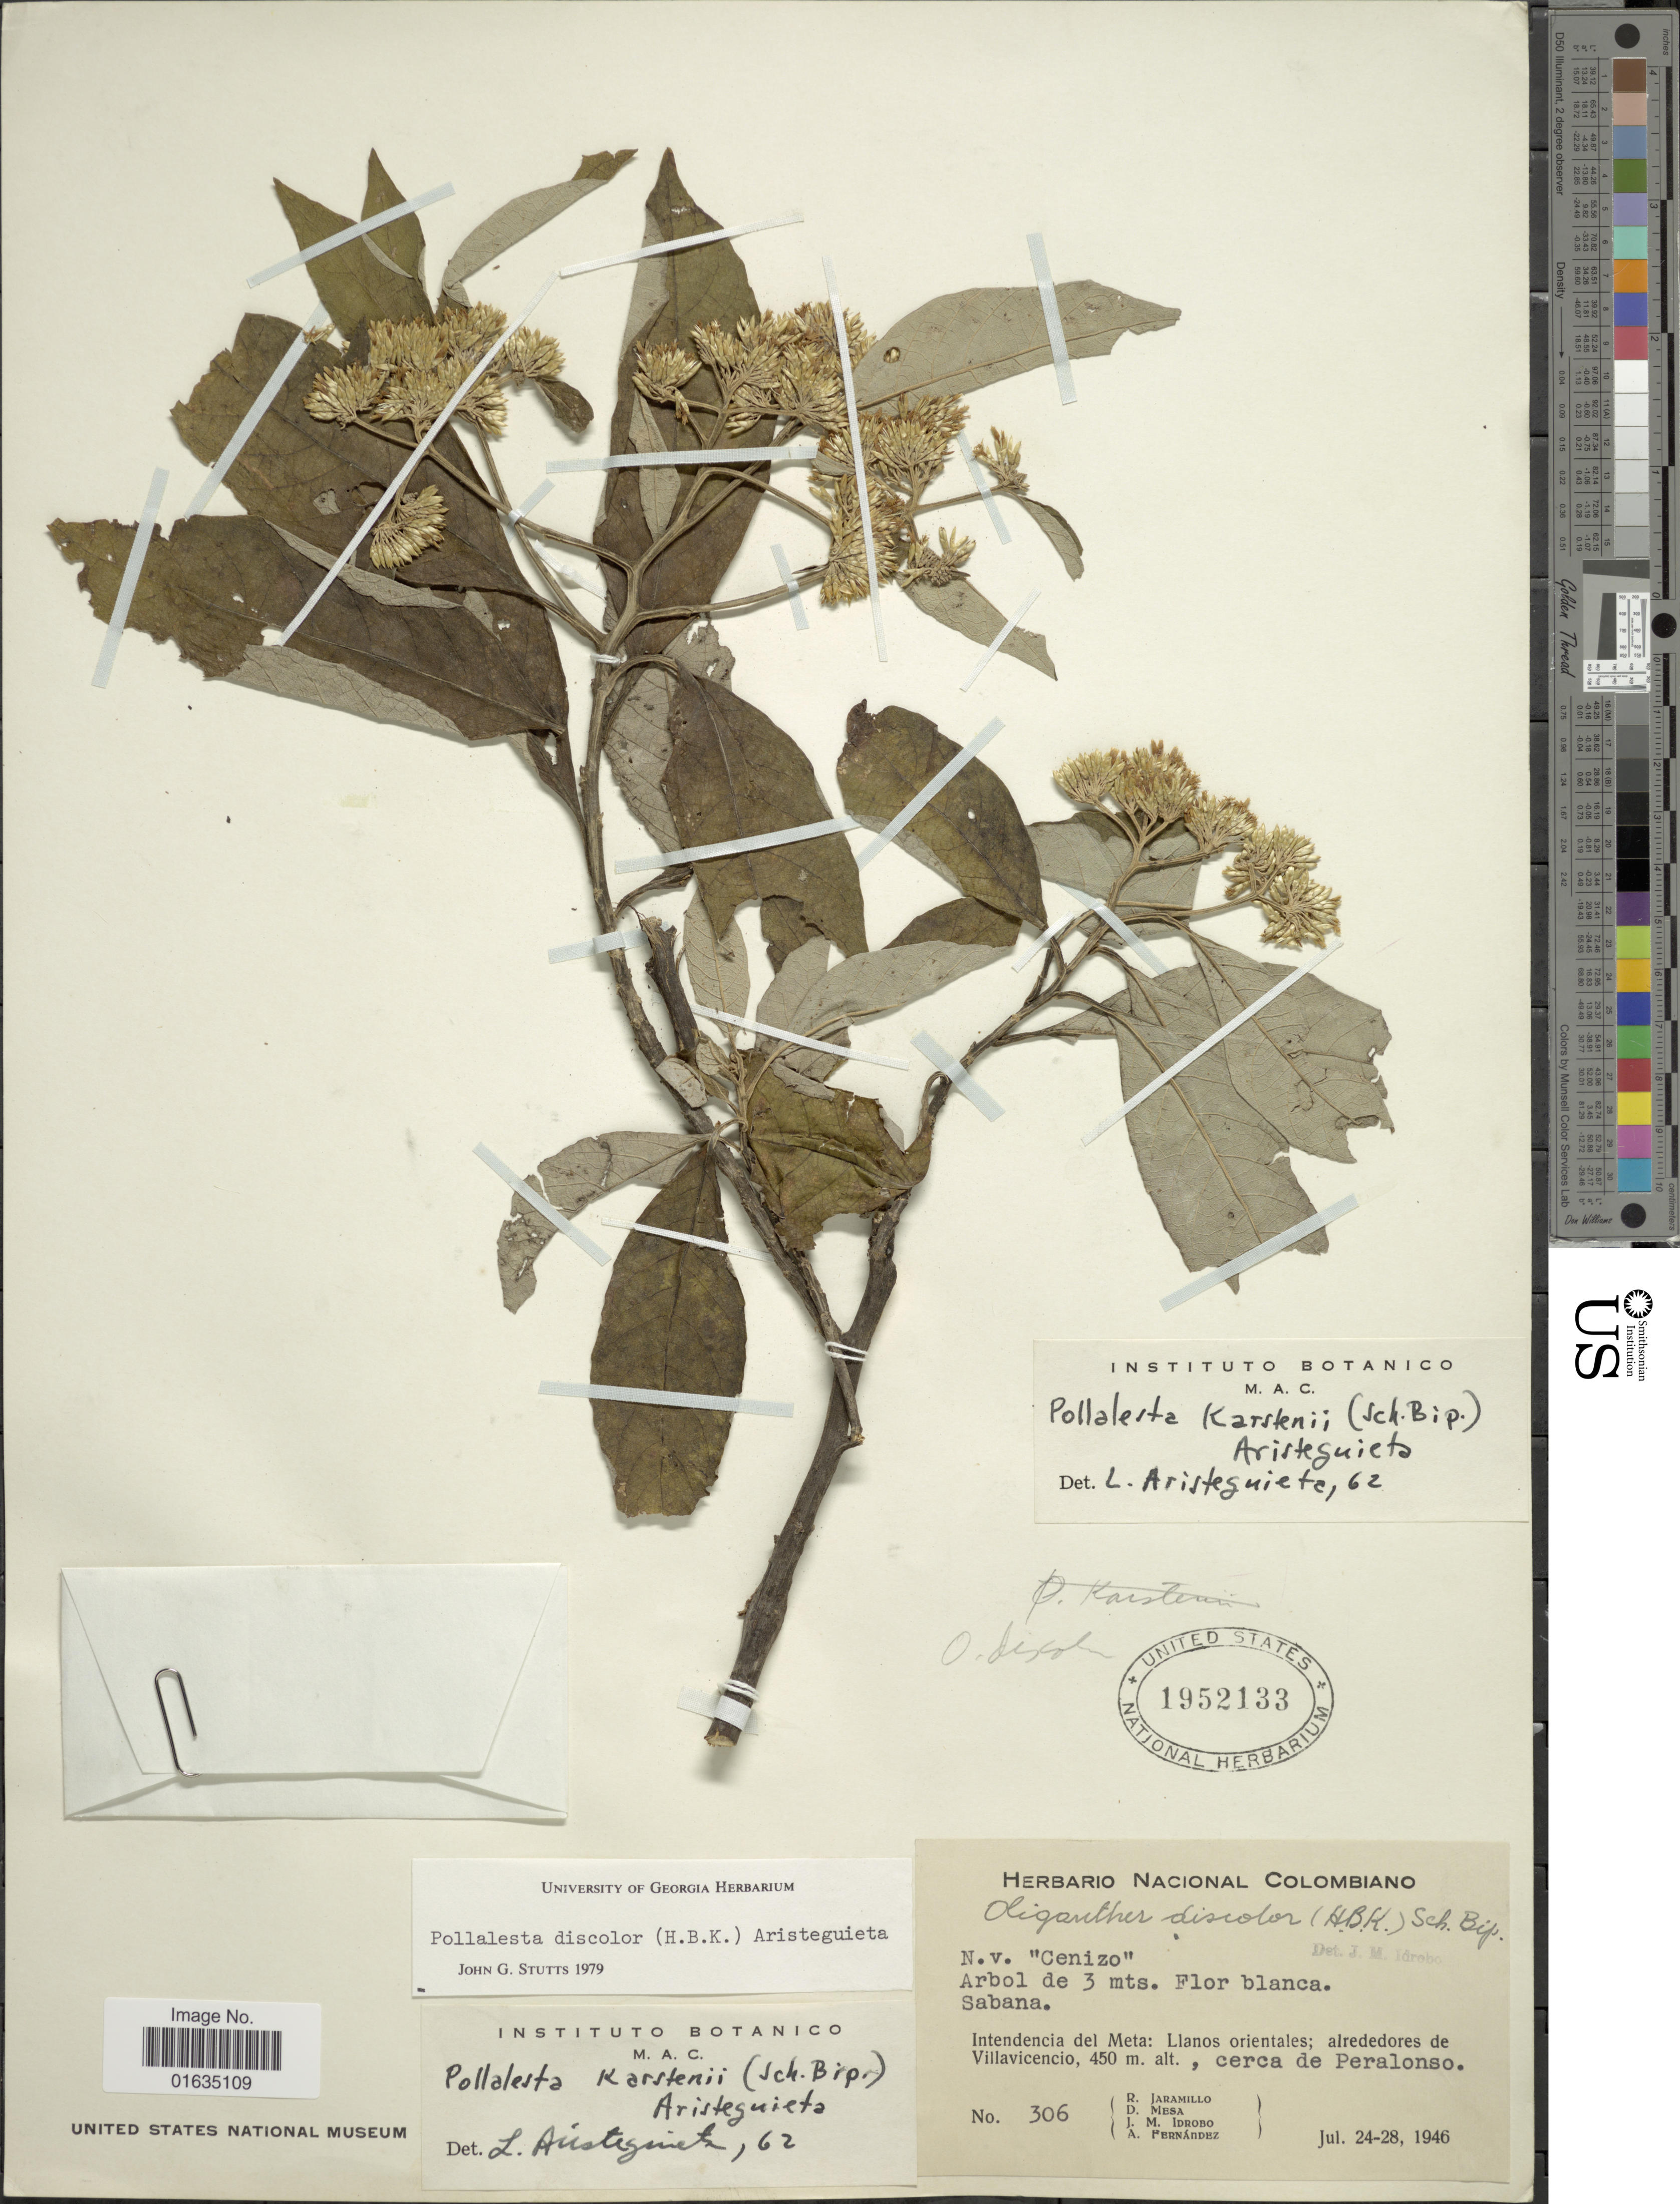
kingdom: Plantae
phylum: Tracheophyta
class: Magnoliopsida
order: Asterales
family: Asteraceae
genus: Pollalesta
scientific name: Pollalesta discolor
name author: (Kunth) Aristeg.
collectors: R. Jaramillo M., D. Mesa, J. M. Idrobo & A. Fernández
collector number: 306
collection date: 1946-07-24/1946-07-28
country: Colombia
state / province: Meta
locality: Intendencia del Meta, Llanos orientales, alrededores de Villavicencio, cerca de Peralonso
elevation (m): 450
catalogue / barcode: US 1952133